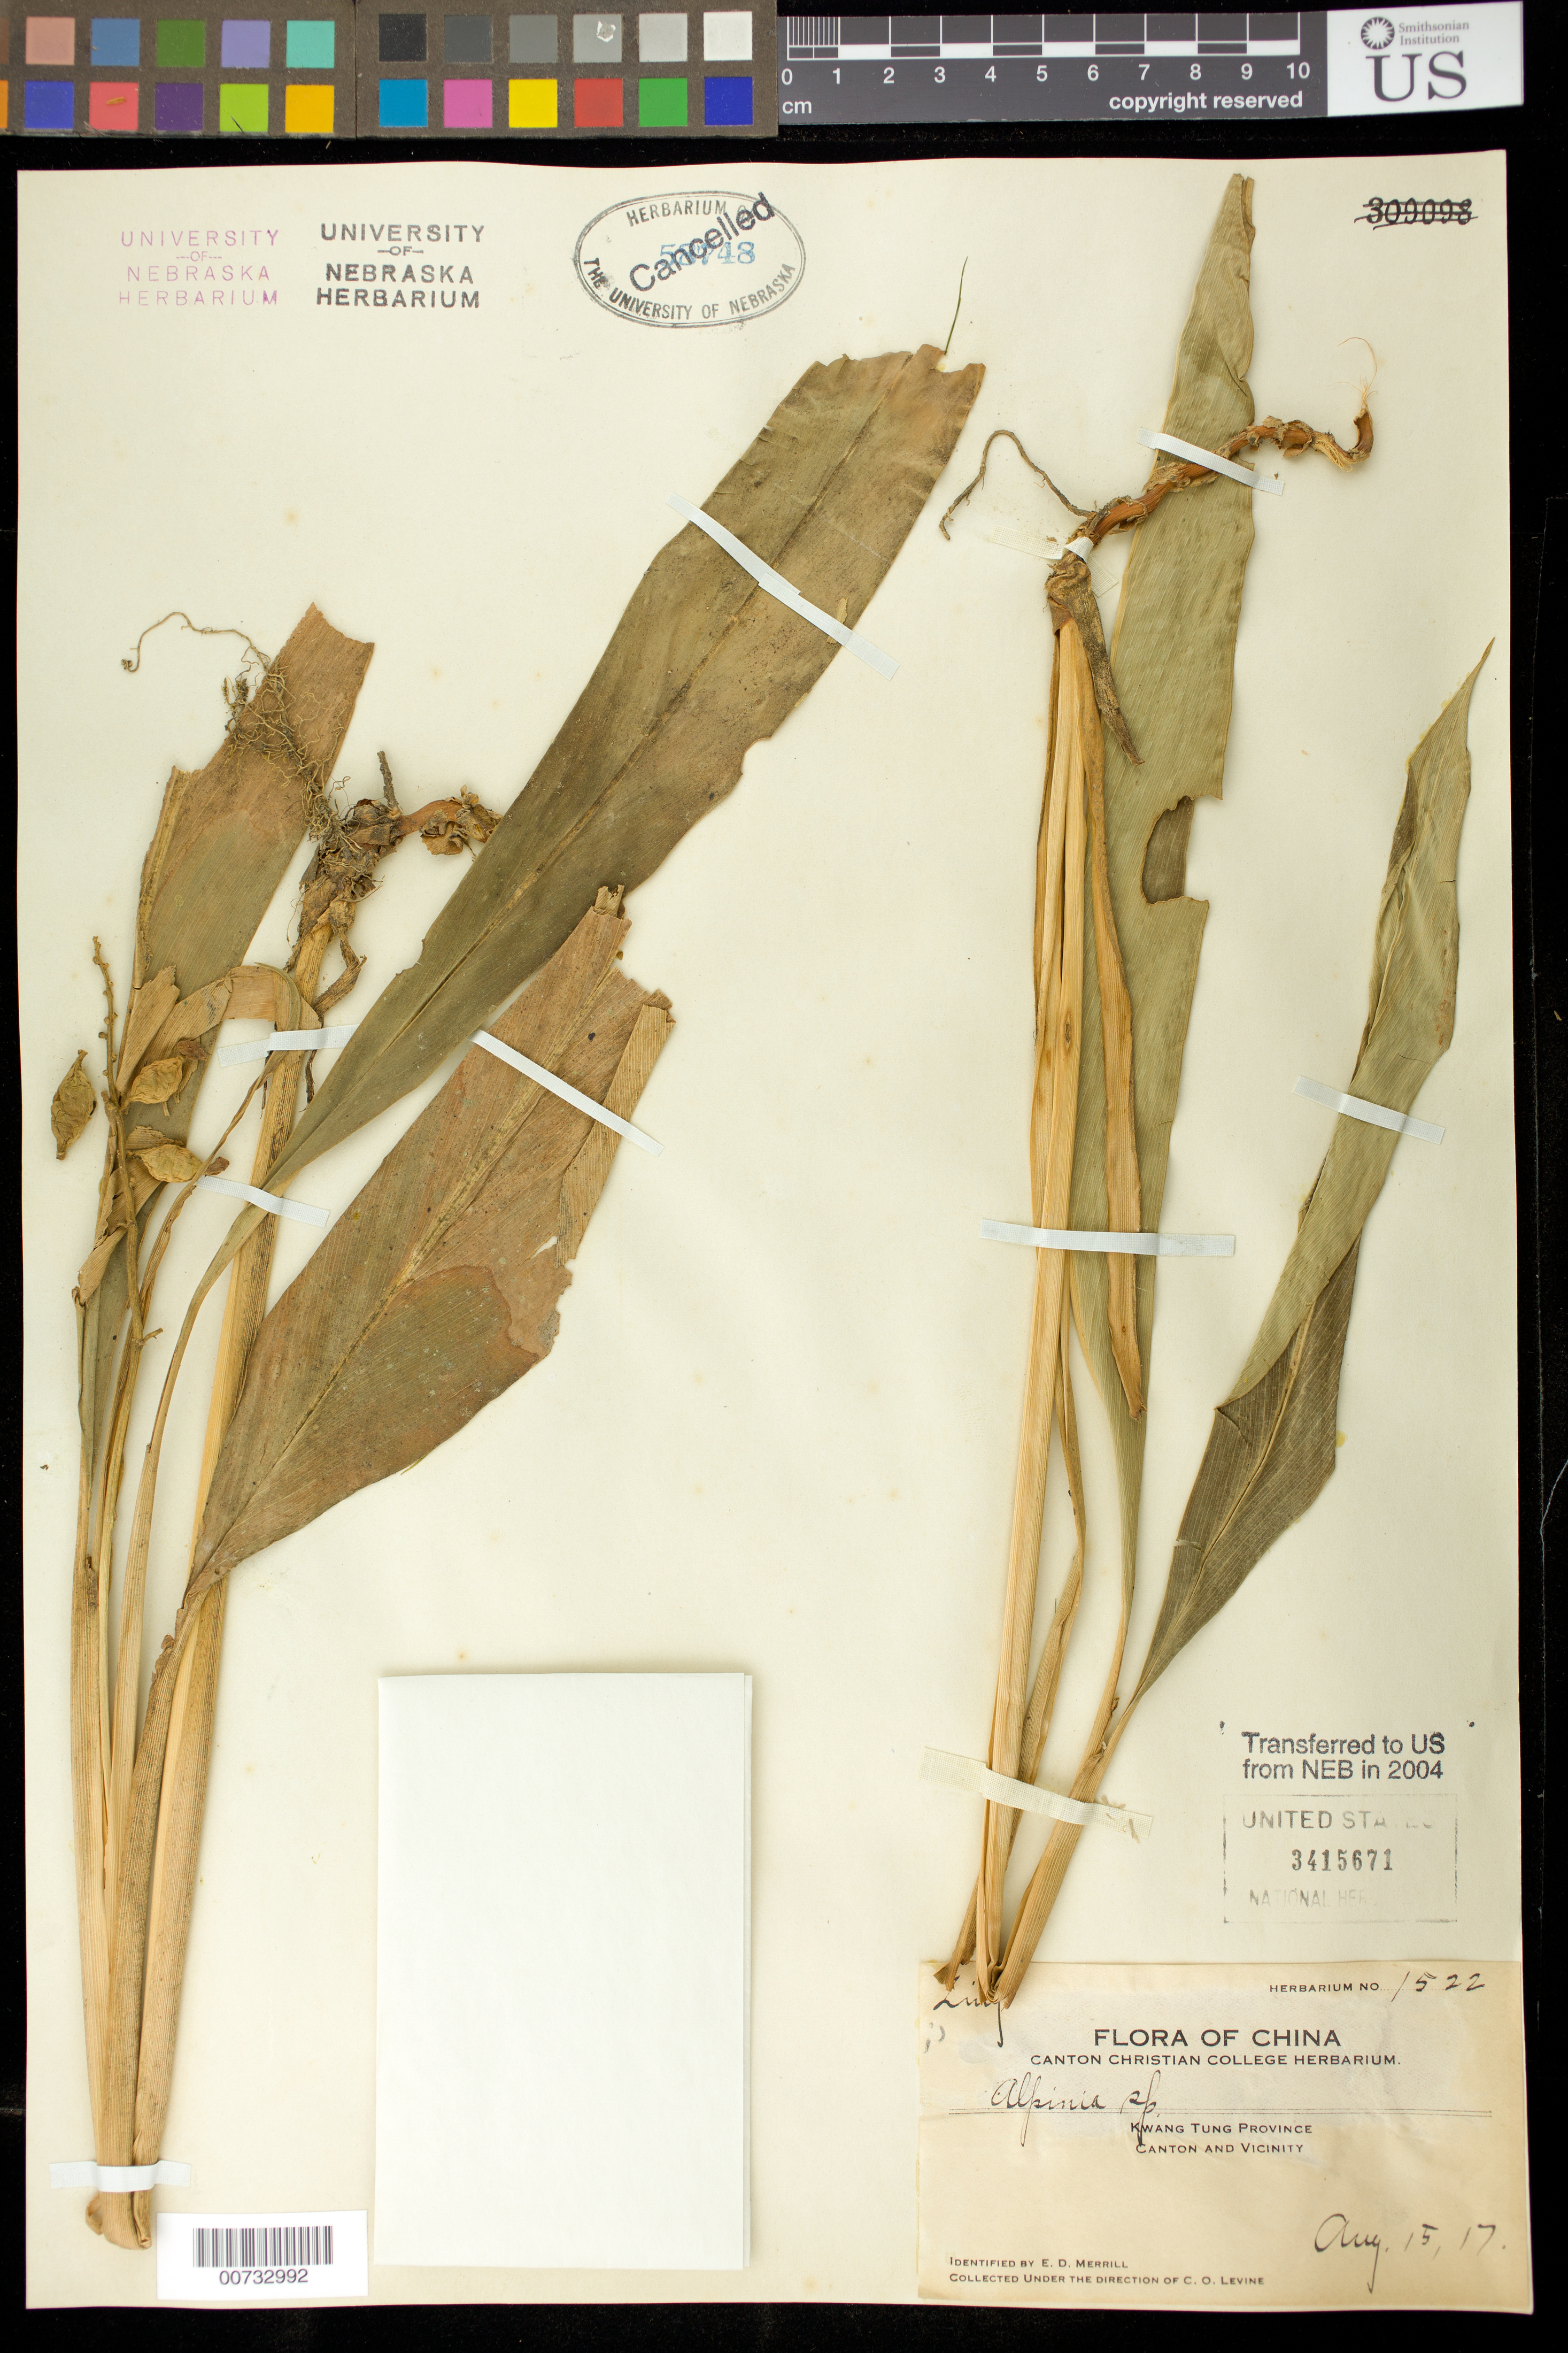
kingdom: Plantae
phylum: Tracheophyta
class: Liliopsida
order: Zingiberales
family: Zingiberaceae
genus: Alpinia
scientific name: Alpinia sp.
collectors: E. D. Merrill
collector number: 1522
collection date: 1917-08-15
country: China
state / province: Guangdong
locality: Canton and vicinity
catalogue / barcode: US 3415671